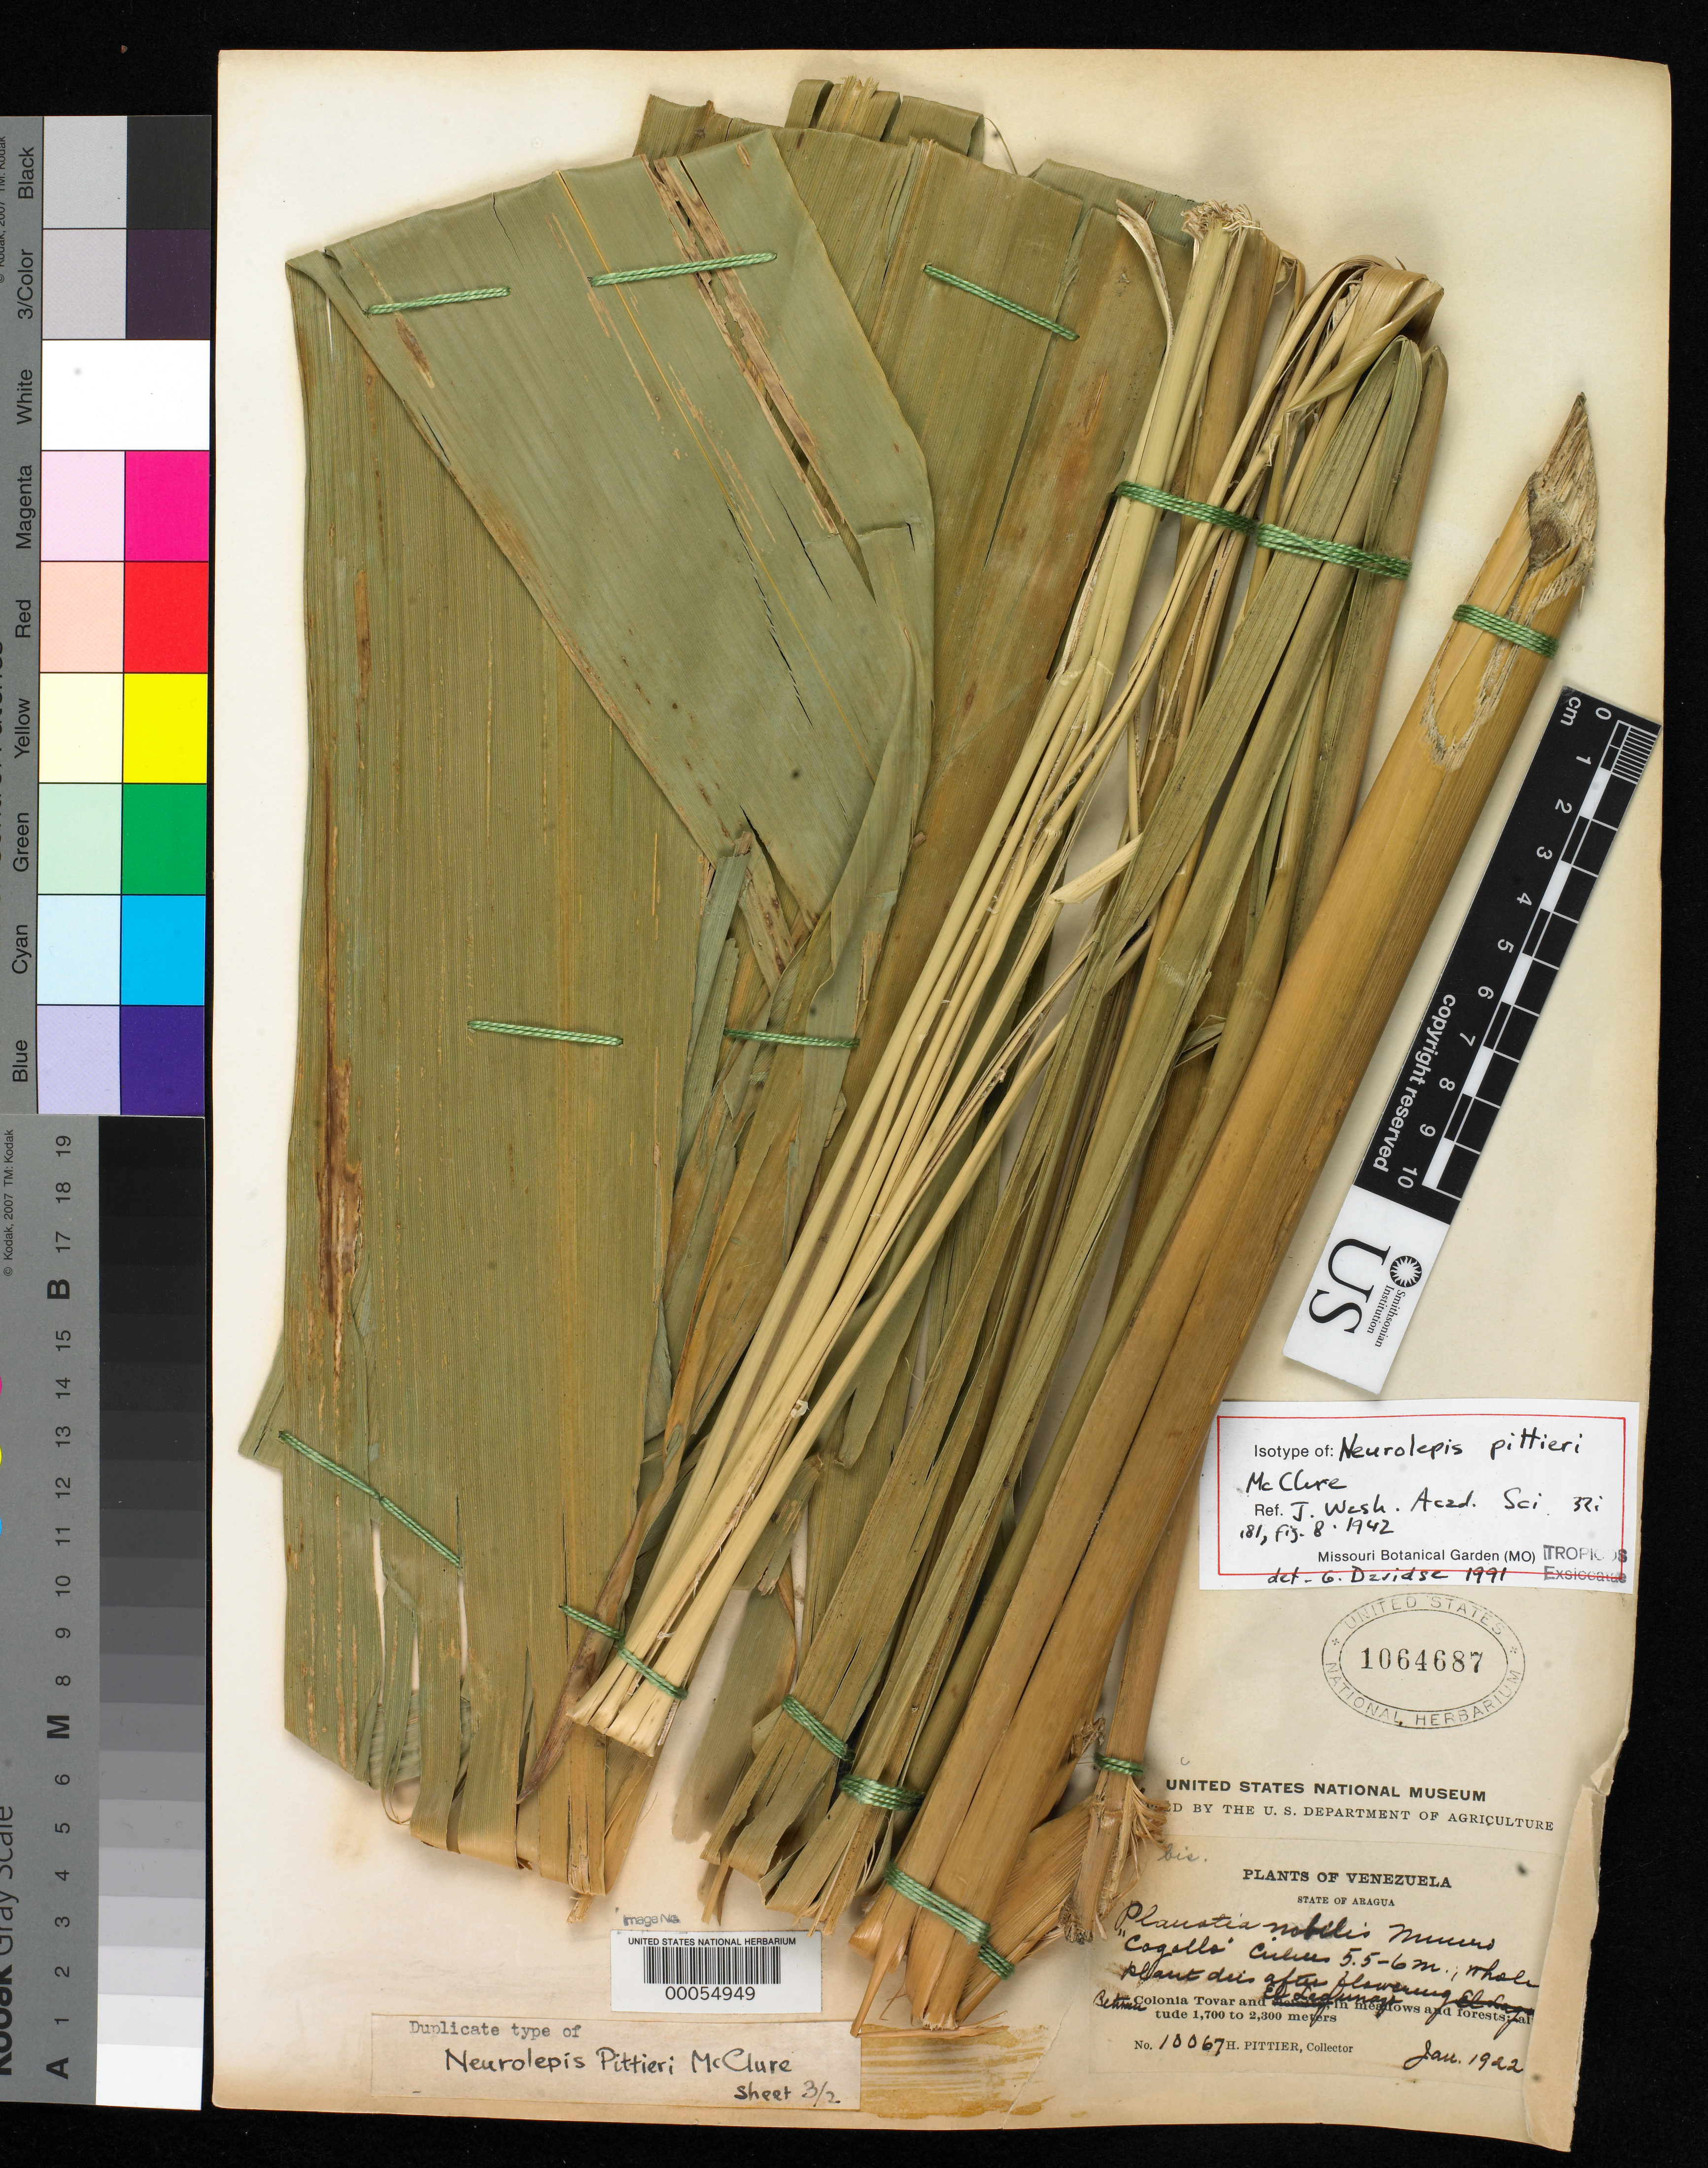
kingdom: Plantae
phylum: Tracheophyta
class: Liliopsida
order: Poales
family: Poaceae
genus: Neurolepis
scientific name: Neurolepis pittieri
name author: McClure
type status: Isotype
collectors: H. F. Pittier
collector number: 10067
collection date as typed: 02 Jan 1922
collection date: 1922-01-02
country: Venezuela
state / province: Aragua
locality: Between Colonia Tovar and El Lagunazo.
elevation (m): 1700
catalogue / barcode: US 1064687